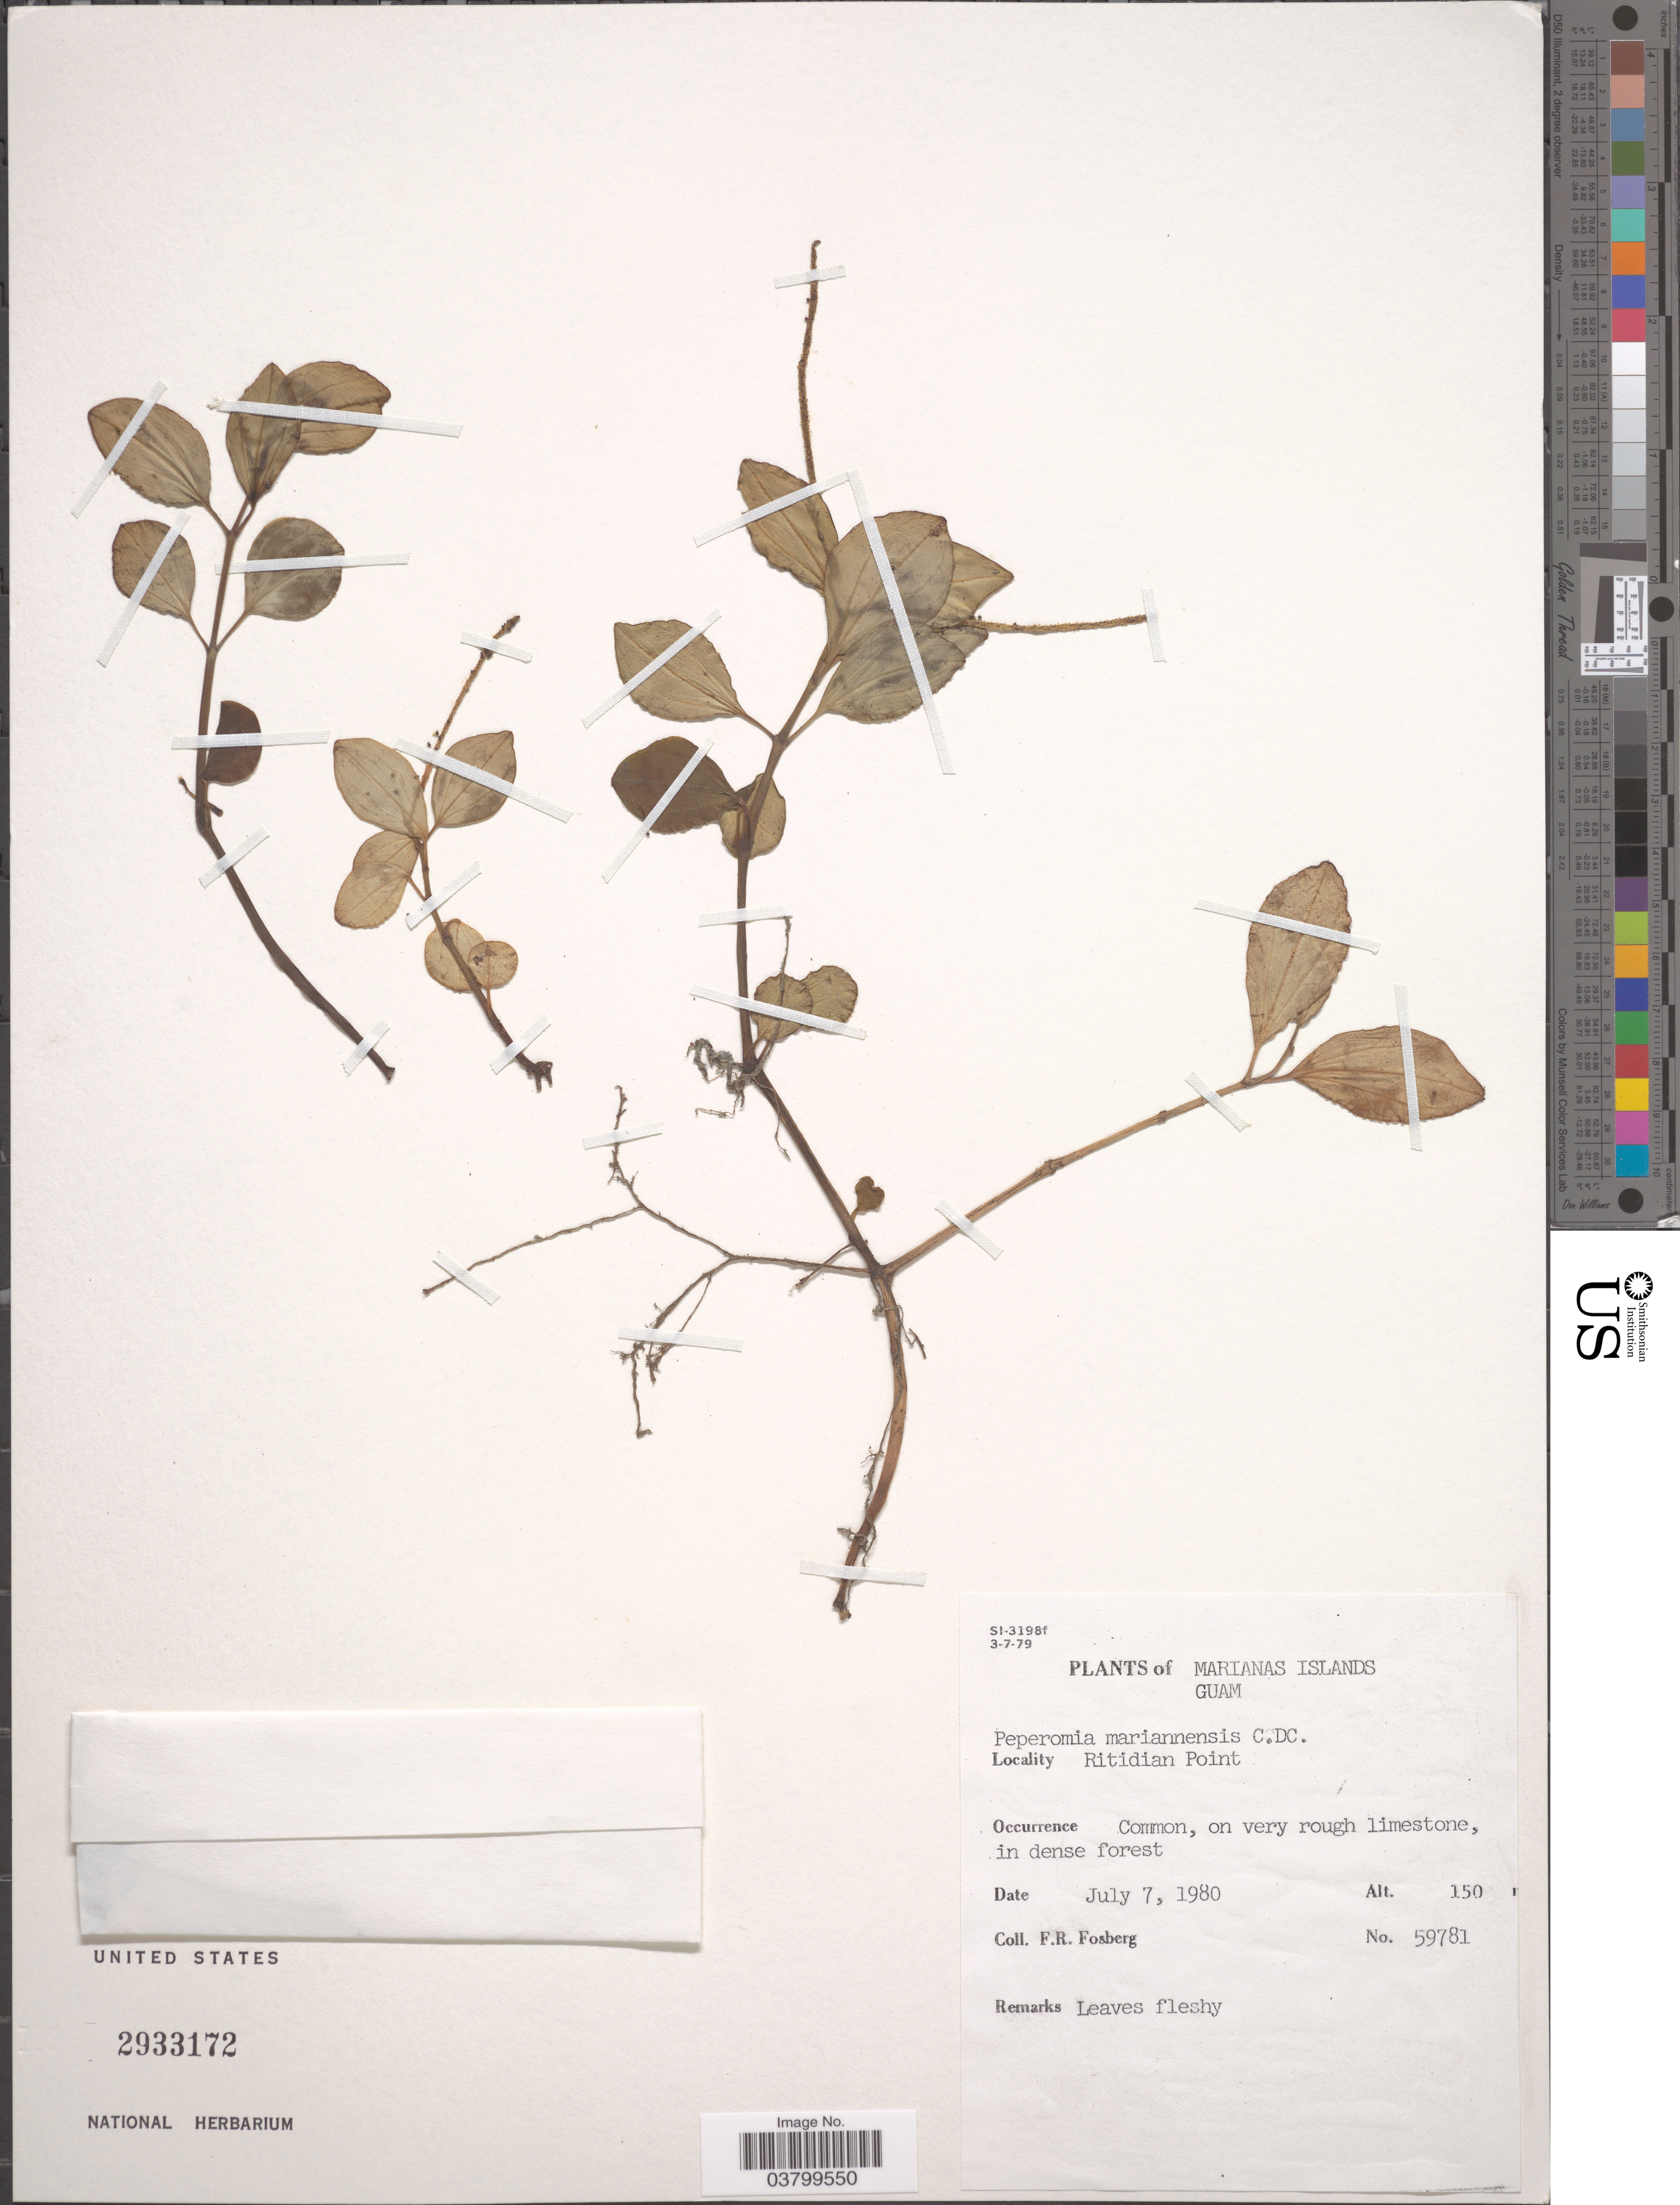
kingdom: Plantae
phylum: Tracheophyta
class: Magnoliopsida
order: Piperales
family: Piperaceae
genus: Peperomia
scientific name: Peperomia mariannensis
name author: C. DC.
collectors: F. R. Fosberg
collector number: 59781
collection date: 1980-07-07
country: Guam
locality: Marianas Islands. Guam. Ritidian Point.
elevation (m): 46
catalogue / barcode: US 2933172